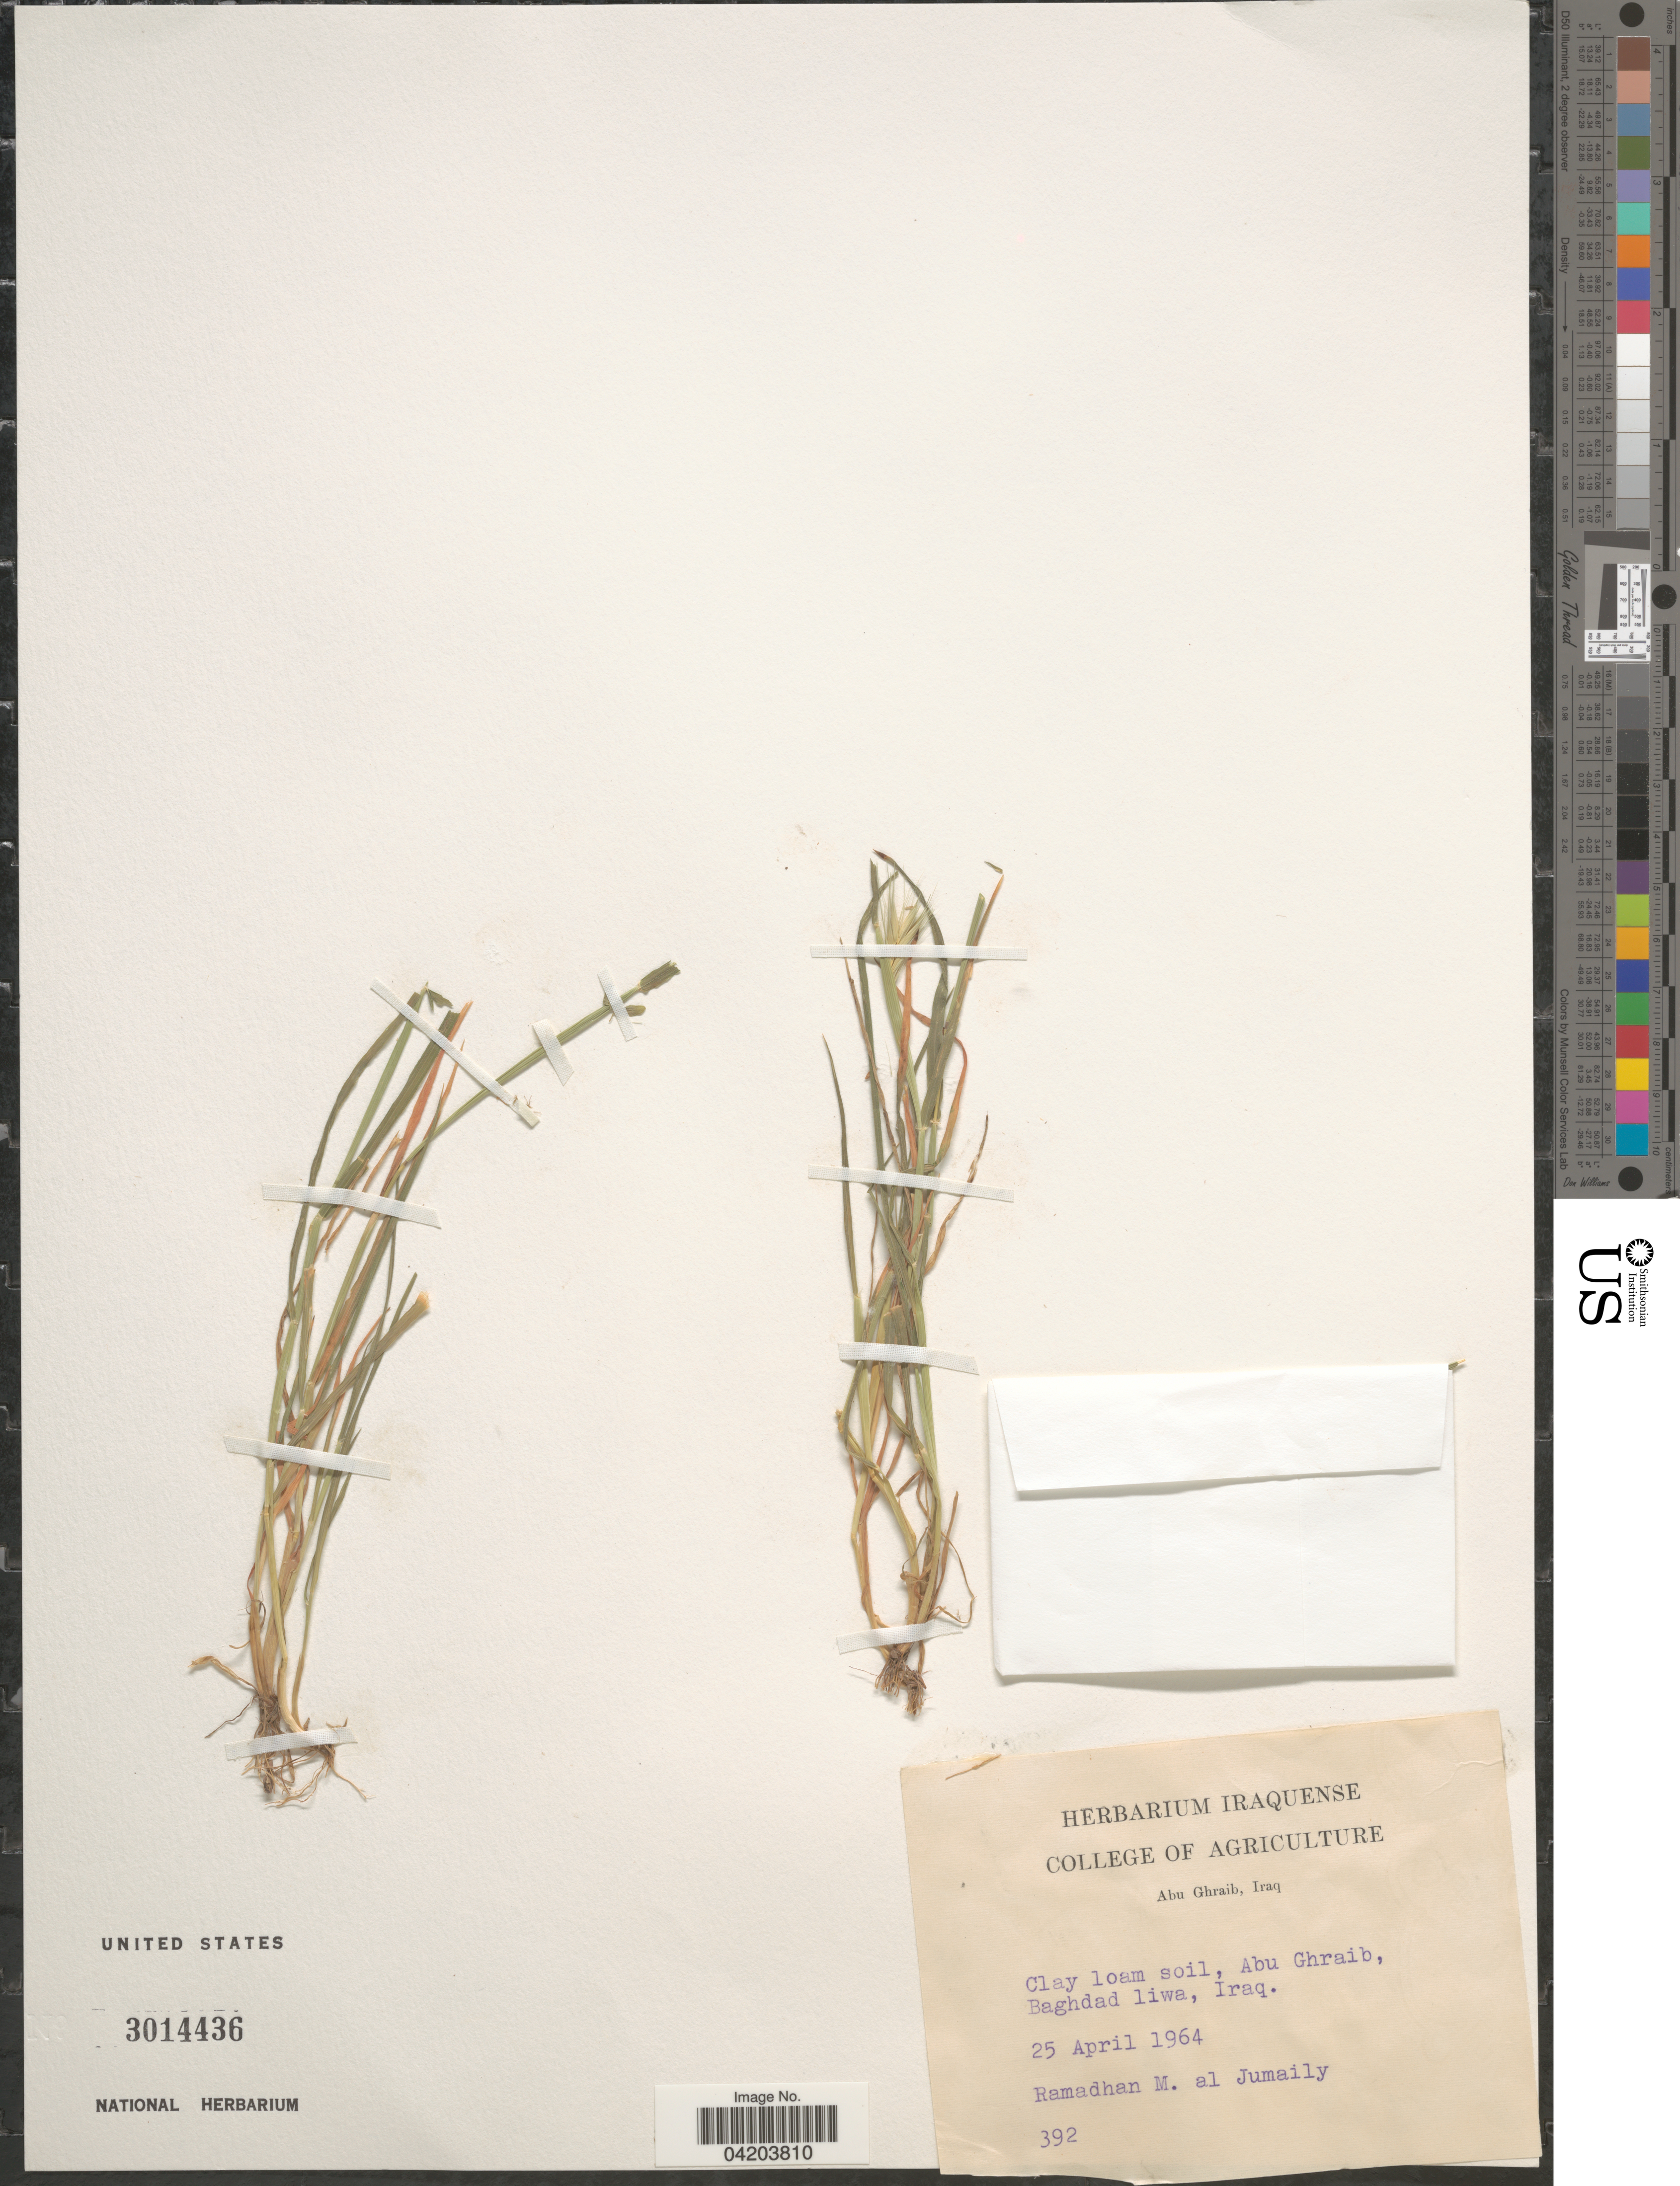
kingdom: Plantae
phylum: Tracheophyta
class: Liliopsida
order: Poales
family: Poaceae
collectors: R. Jumaily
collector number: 392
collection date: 1964-04-25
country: Iraq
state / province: Baghdad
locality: Abu Ghraib, Baghdad liwa.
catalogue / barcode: US 3014436